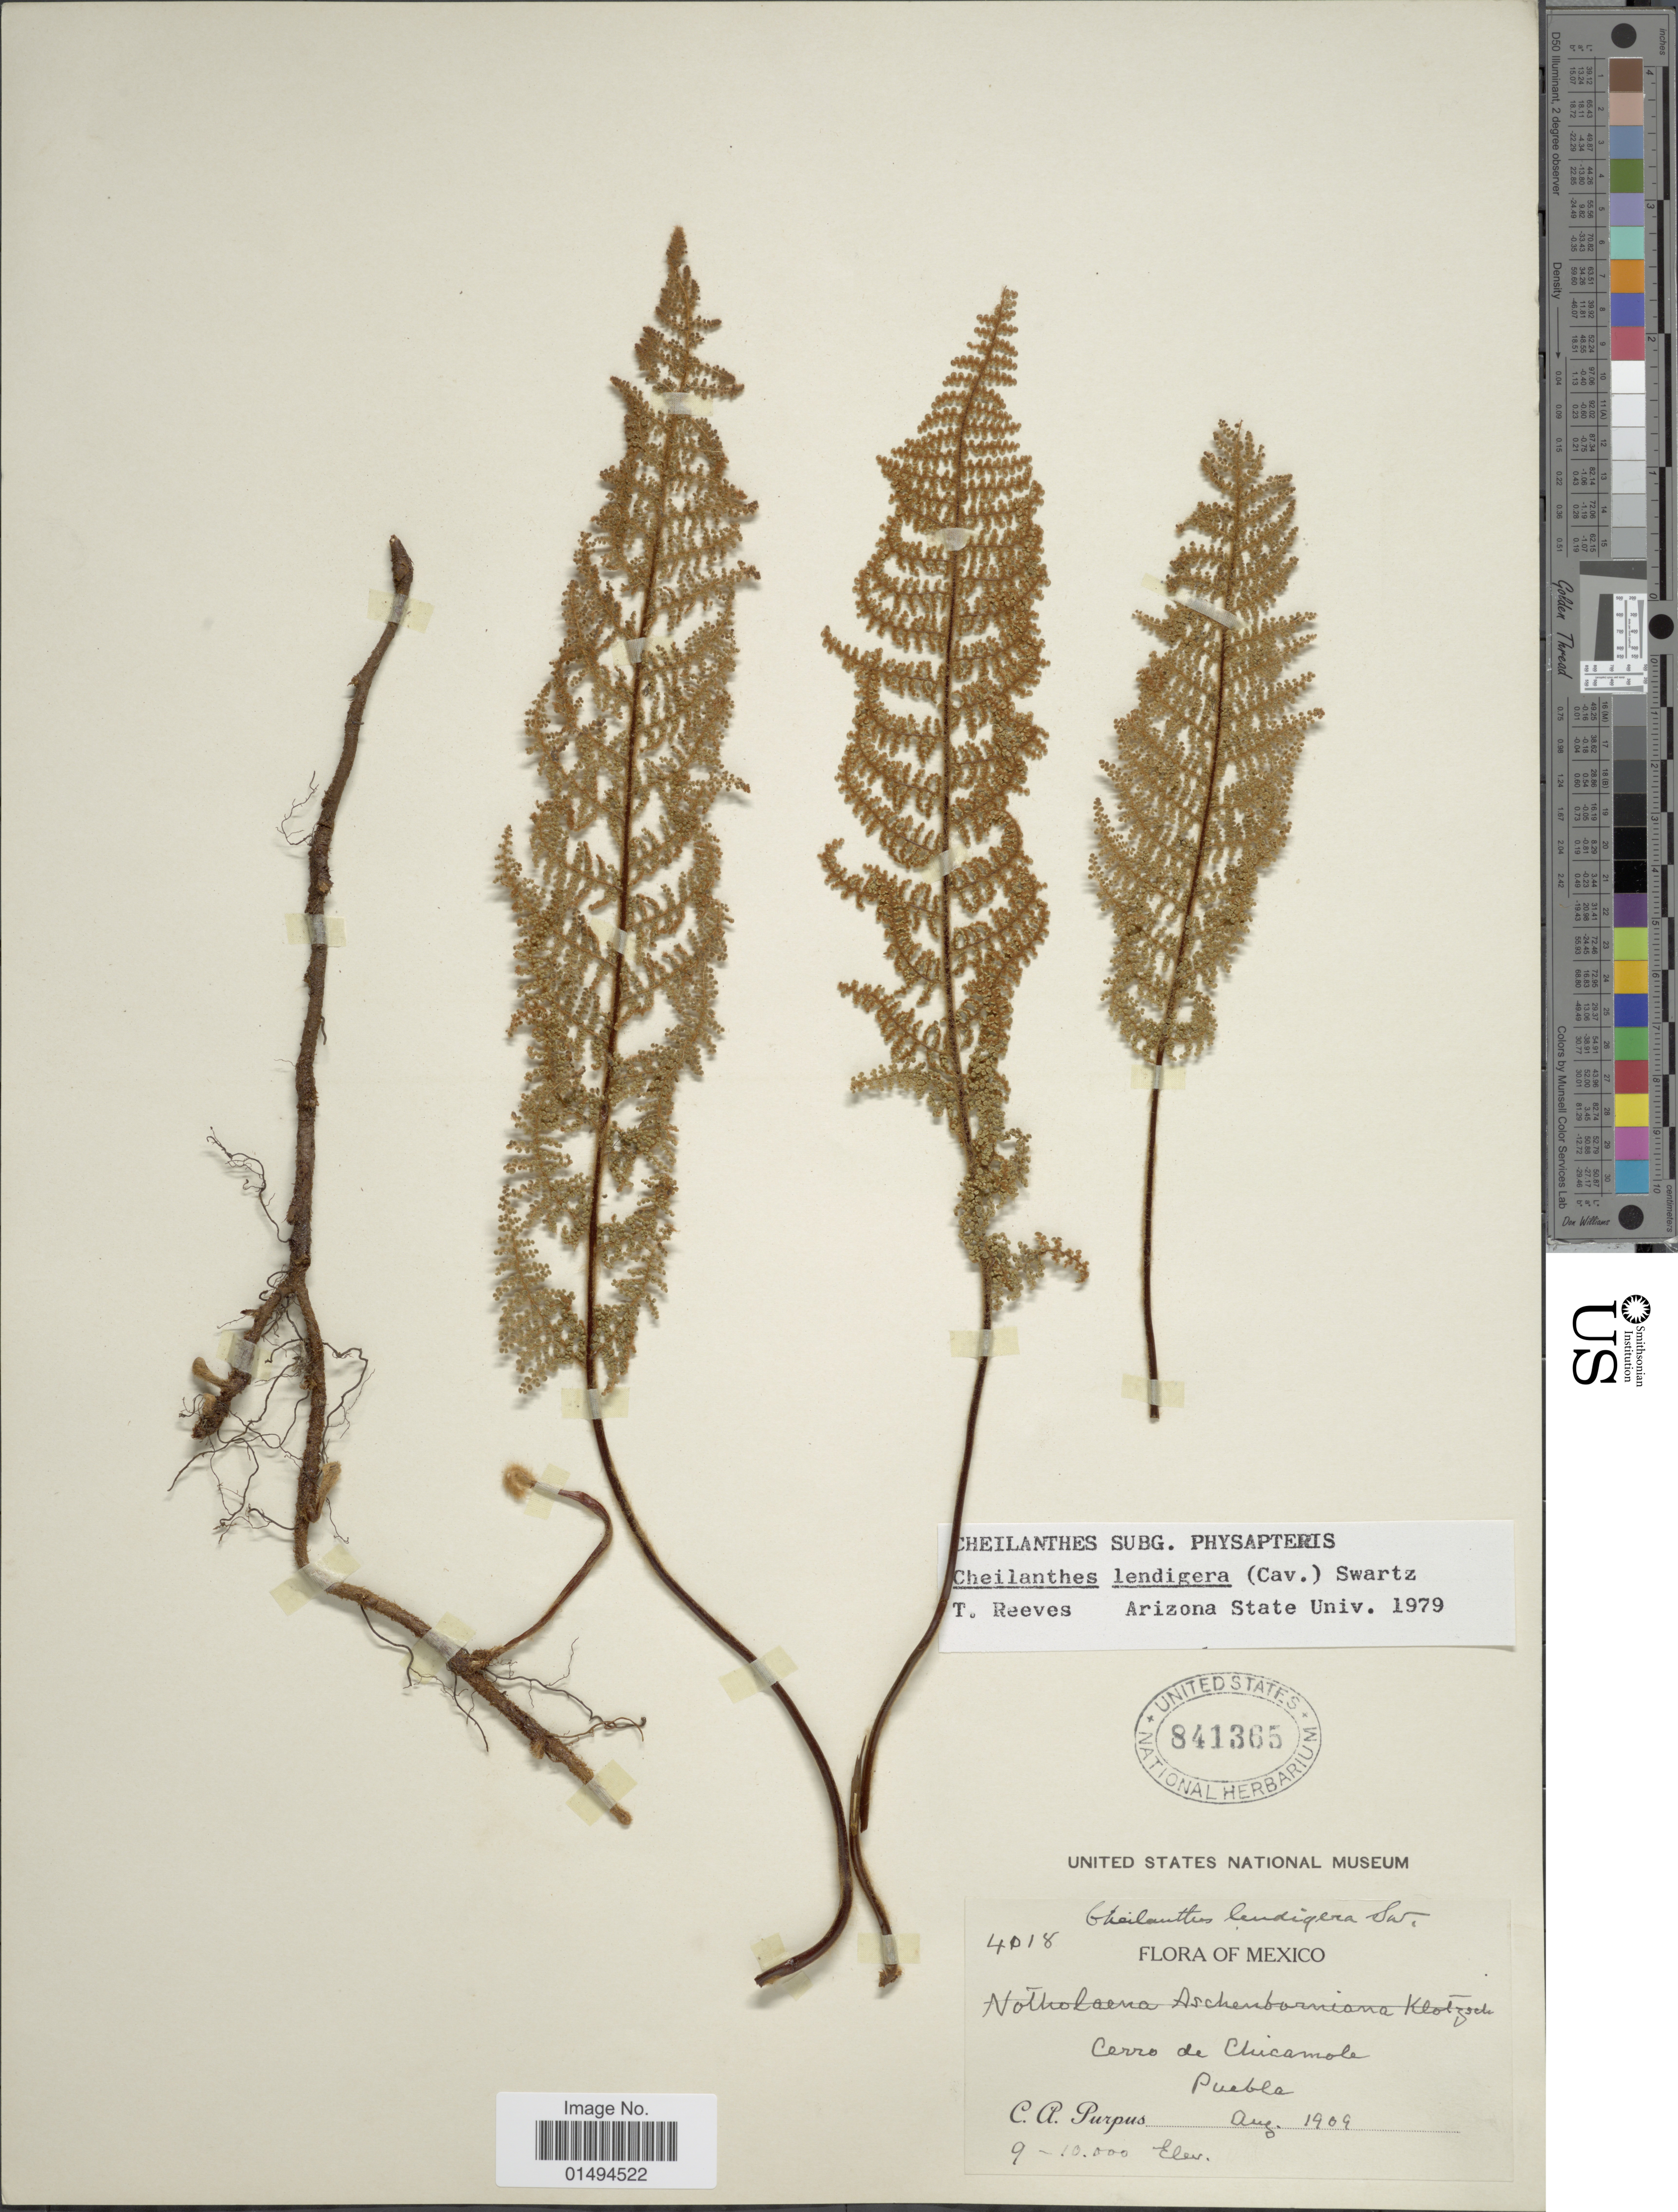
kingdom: Plantae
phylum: Tracheophyta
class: Polypodiopsida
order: Polypodiales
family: Pteridaceae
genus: Myriopteris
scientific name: Myriopteris lendigera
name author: (Cav.) J. Sm.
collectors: C. A. Purpus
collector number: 4018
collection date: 1909-08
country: Mexico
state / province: Puebla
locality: Cerro de Chicamole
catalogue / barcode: US 841365